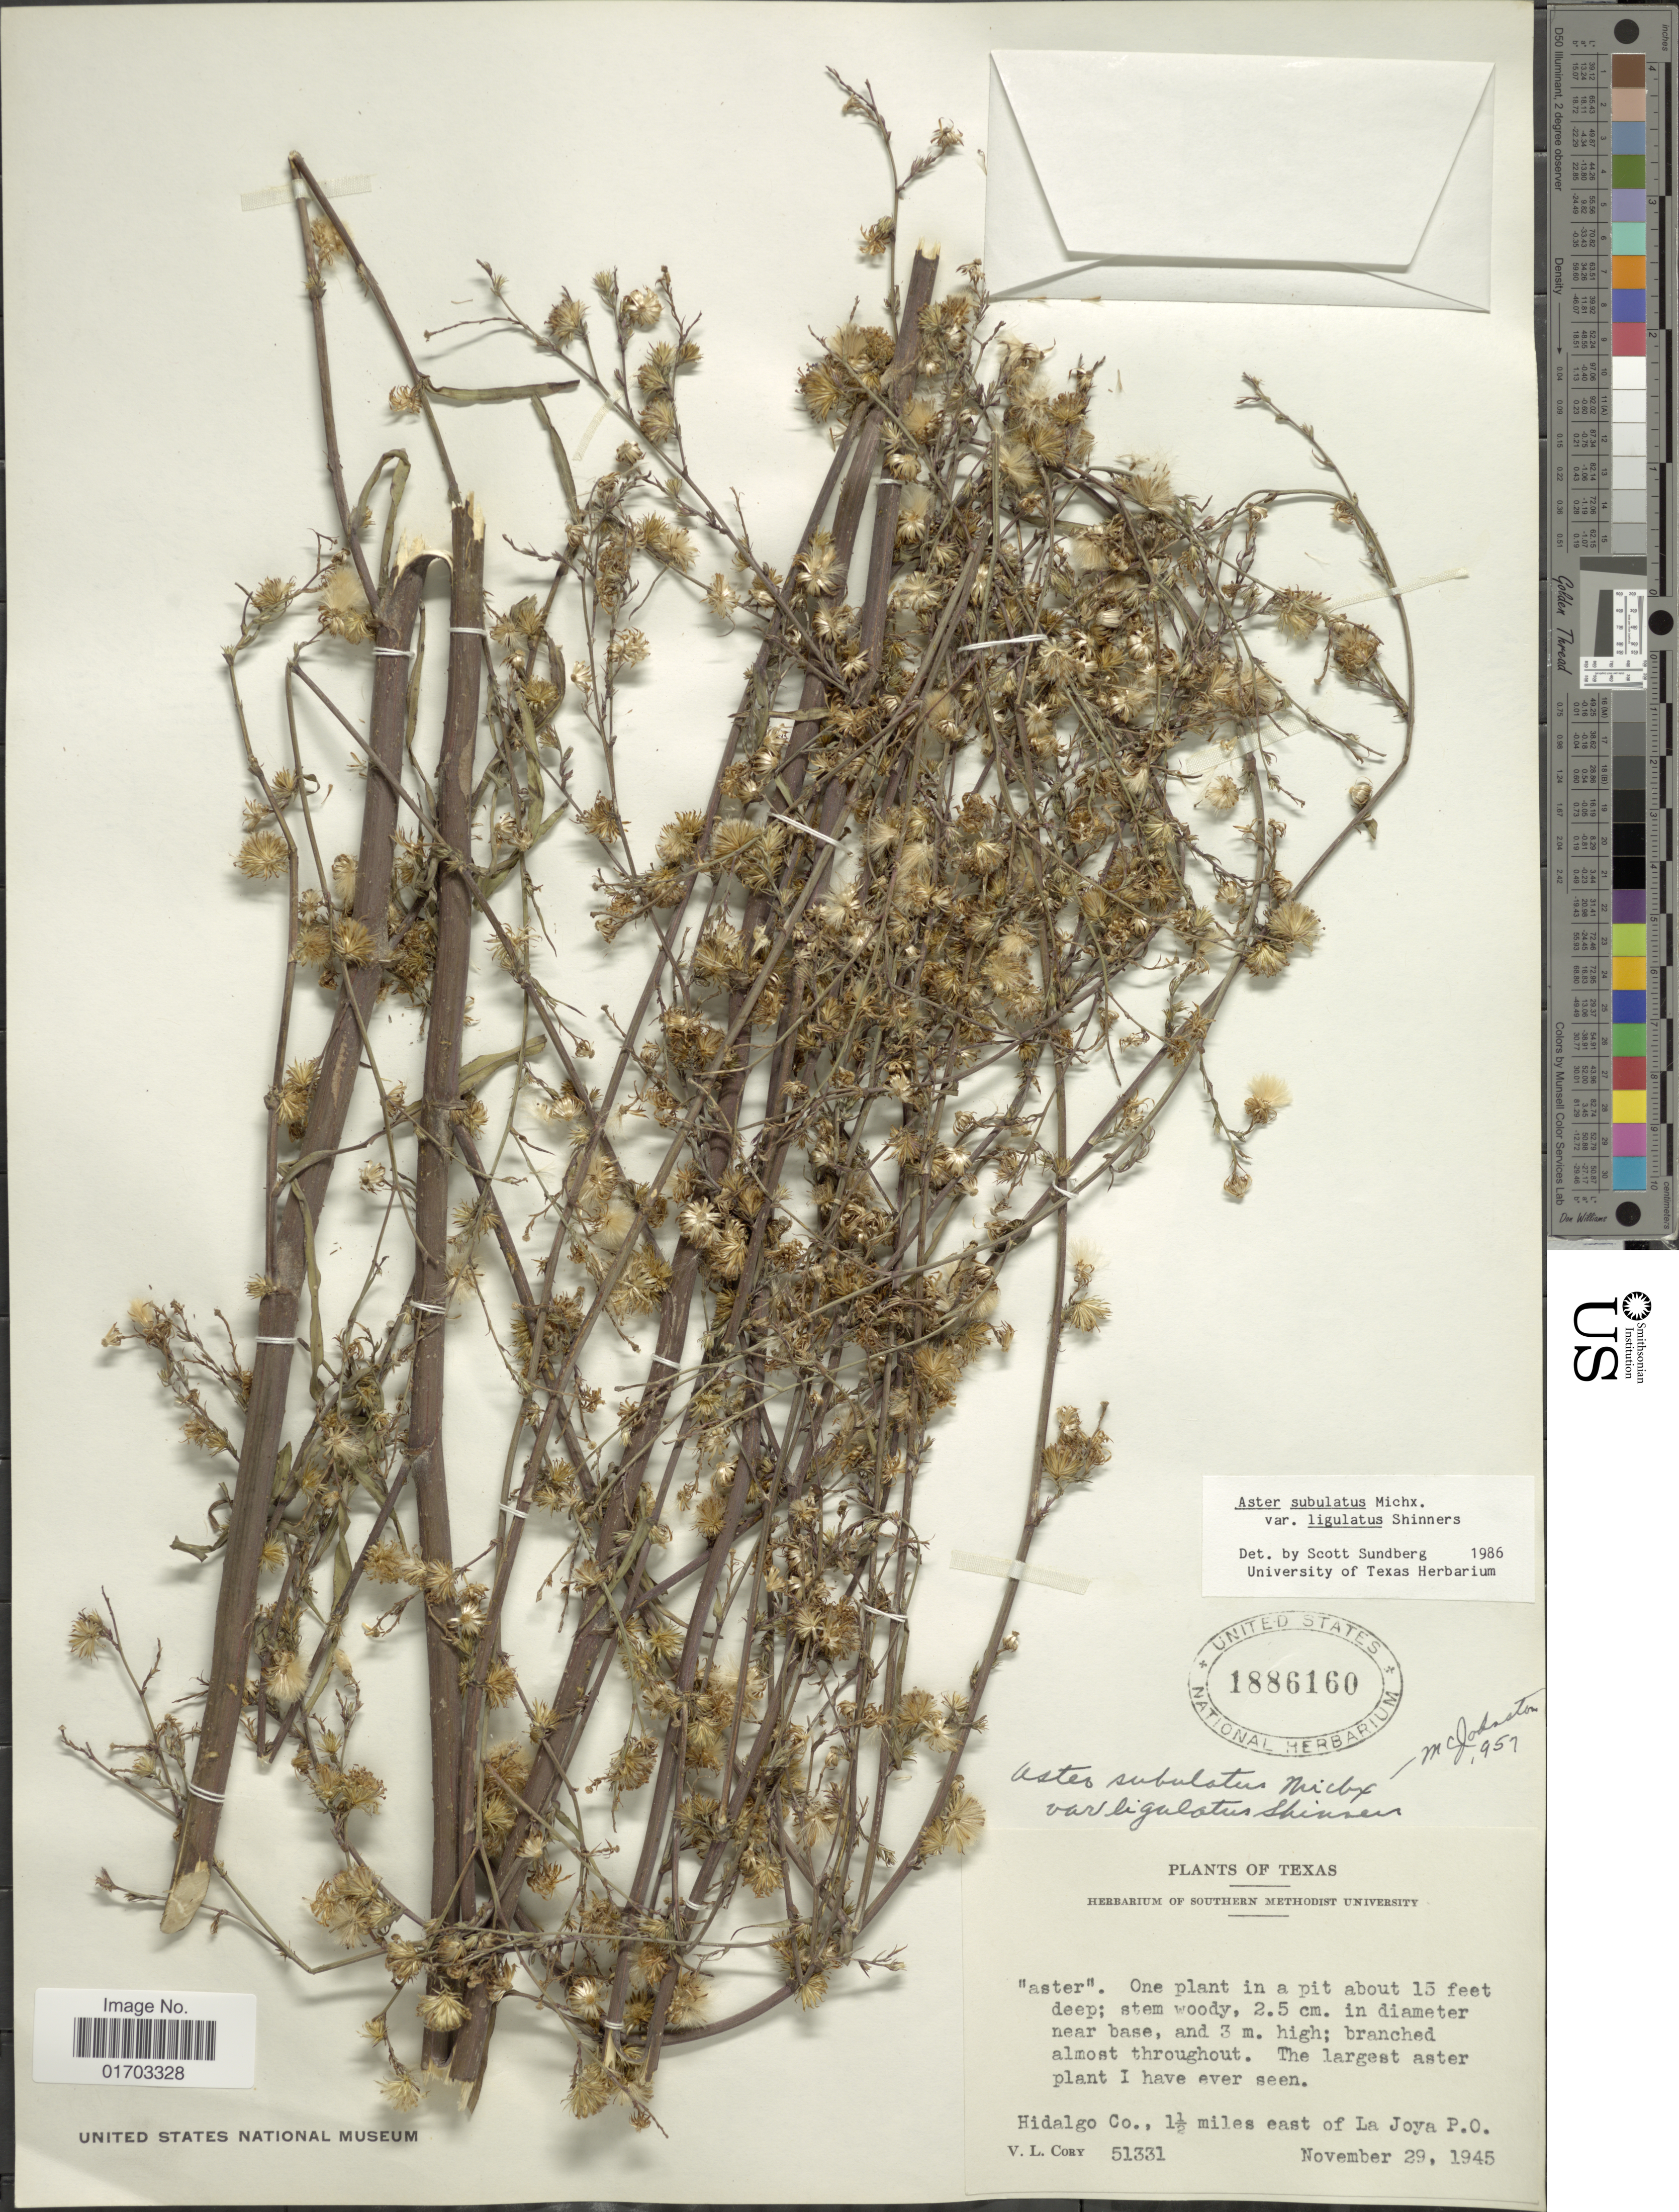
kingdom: Plantae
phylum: Tracheophyta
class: Magnoliopsida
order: Asterales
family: Asteraceae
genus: Symphyotrichum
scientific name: Symphyotrichum subulatum var. ligulatum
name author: (Shinners) S.D. Sundb.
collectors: V. Cory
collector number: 51331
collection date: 1945-11-29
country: United States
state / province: Texas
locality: Hidalgo Co., 1 1/2 miles east of La Joya P.O.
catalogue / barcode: US 1886160